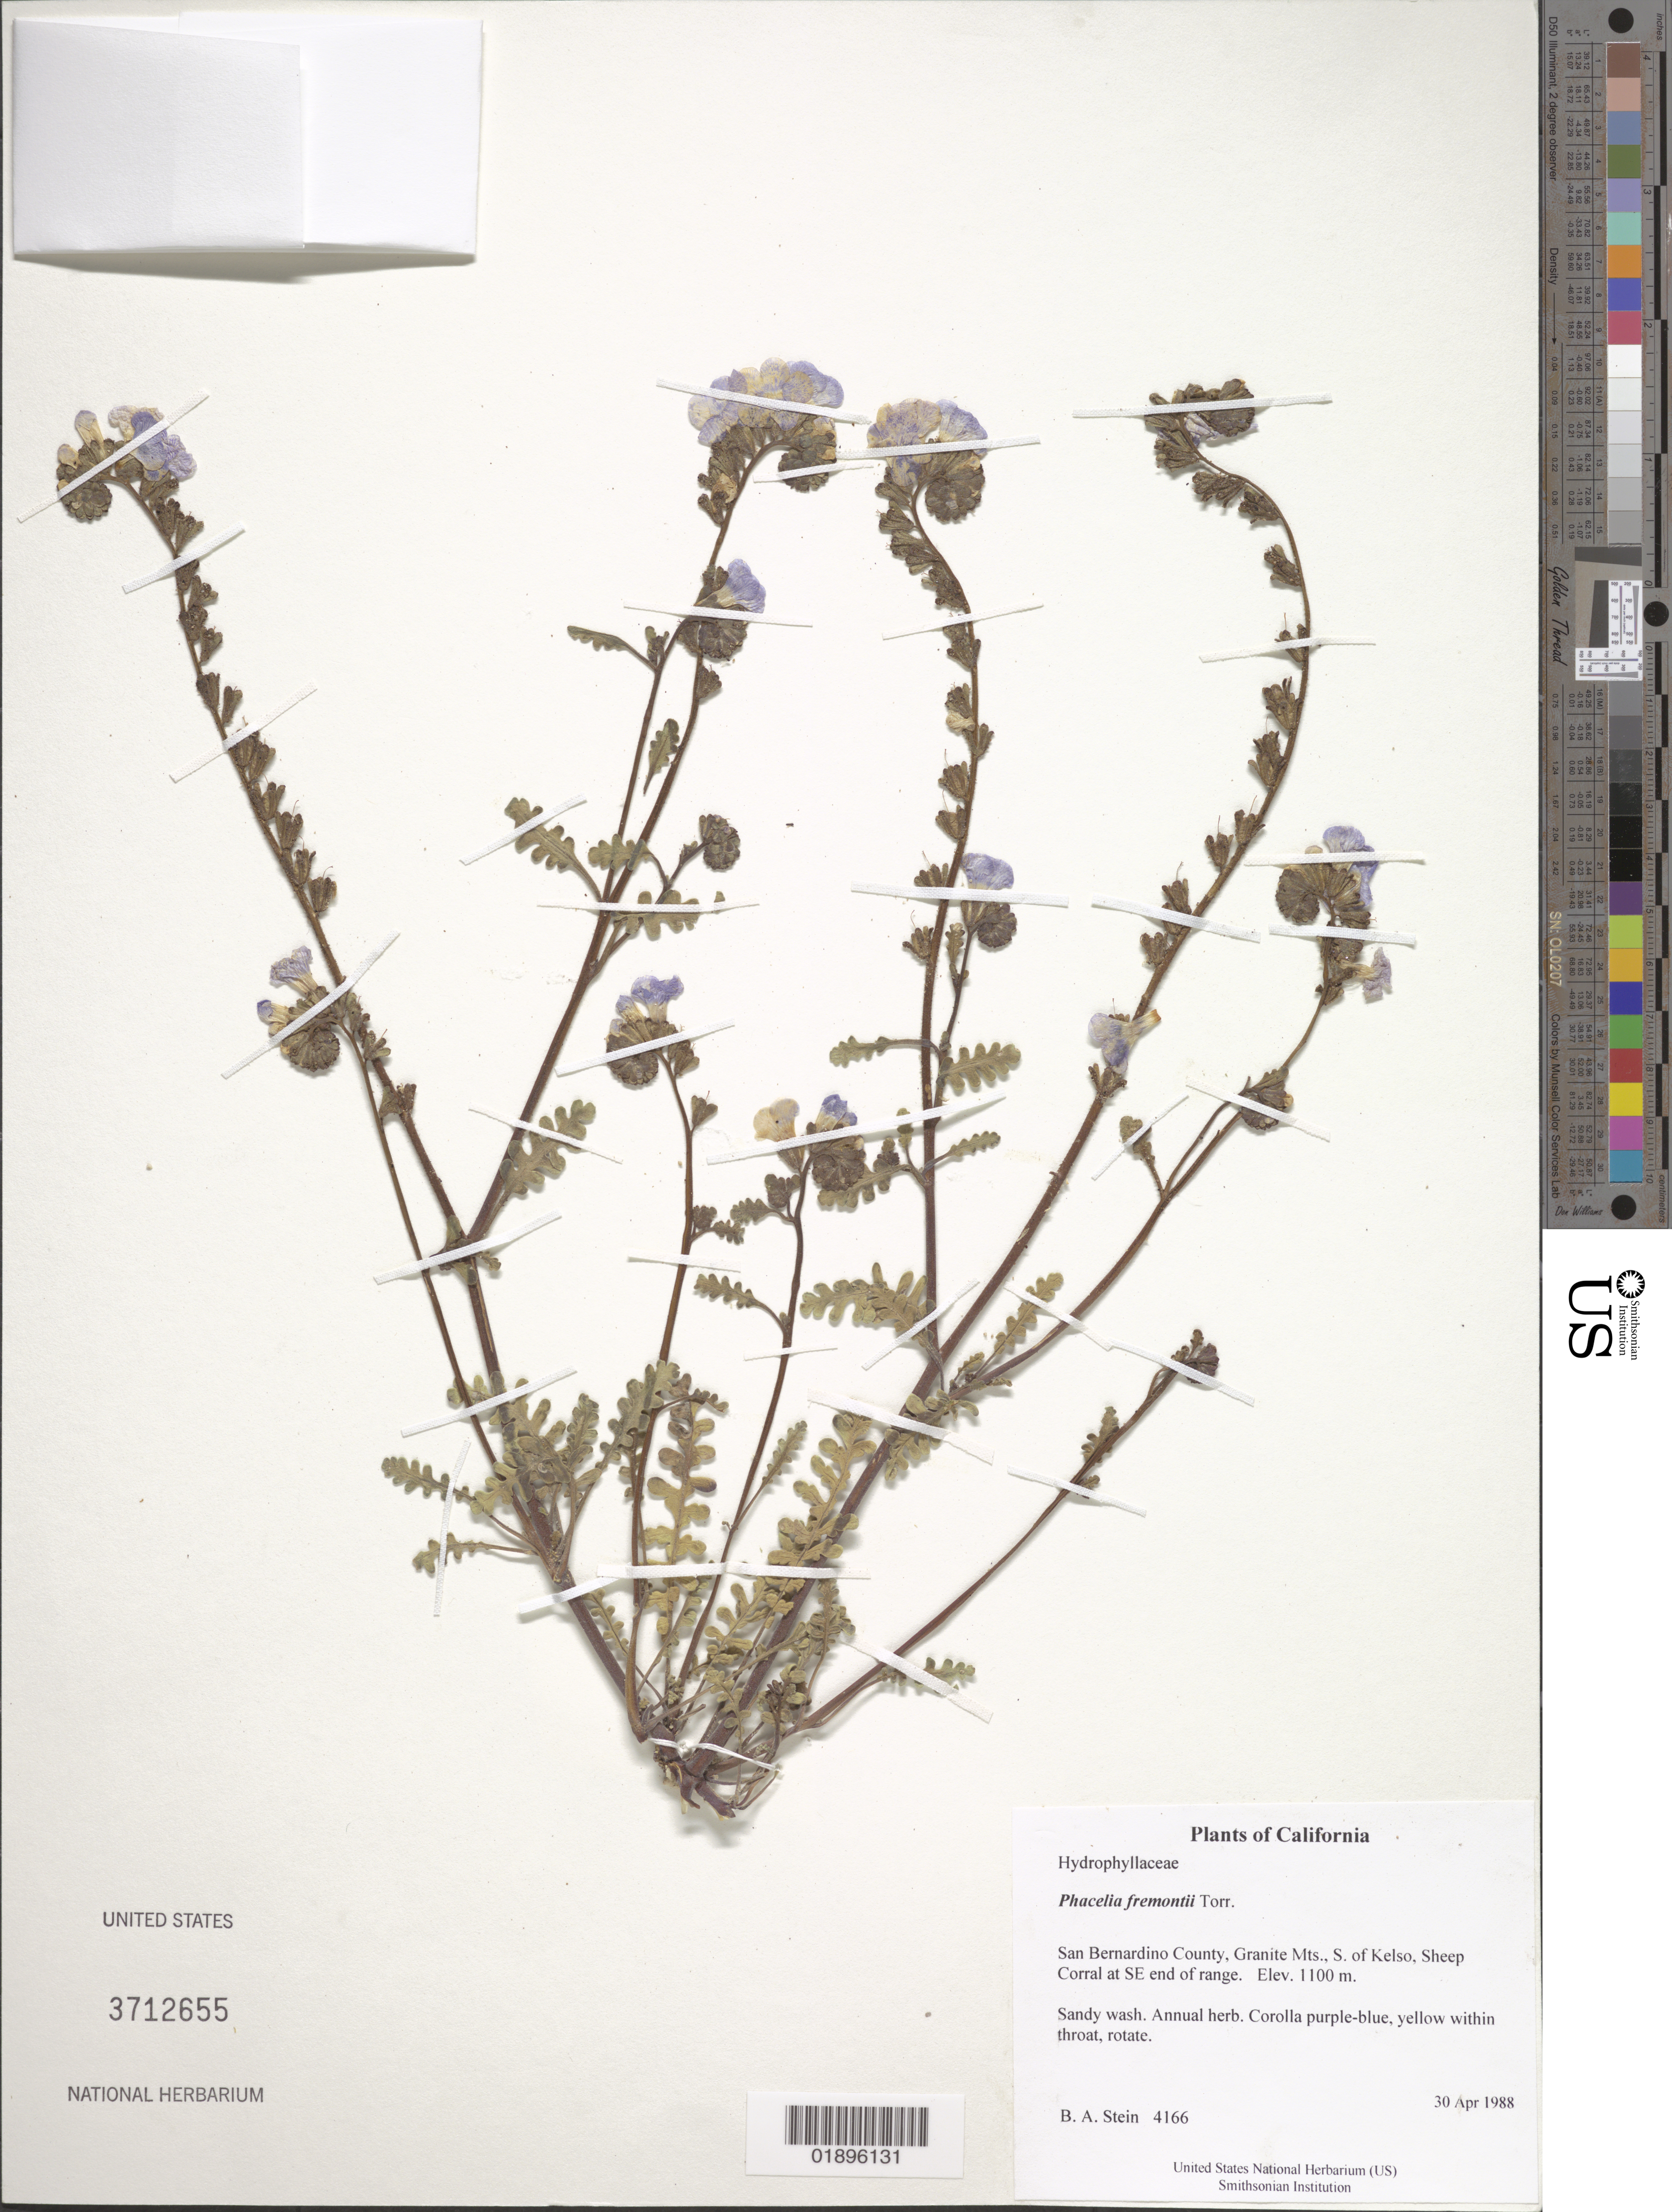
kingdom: Plantae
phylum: Tracheophyta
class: Magnoliopsida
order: Boraginales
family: Hydrophyllaceae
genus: Phacelia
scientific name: Phacelia fremontii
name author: Torr.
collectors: B. A. Stein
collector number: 4166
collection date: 1988-04-30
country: United States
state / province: California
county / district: San Bernardino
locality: Granite Mts., S. of Kelso, sheep corral at SE end of range.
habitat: Sandy wash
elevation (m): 1100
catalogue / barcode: US 3712655